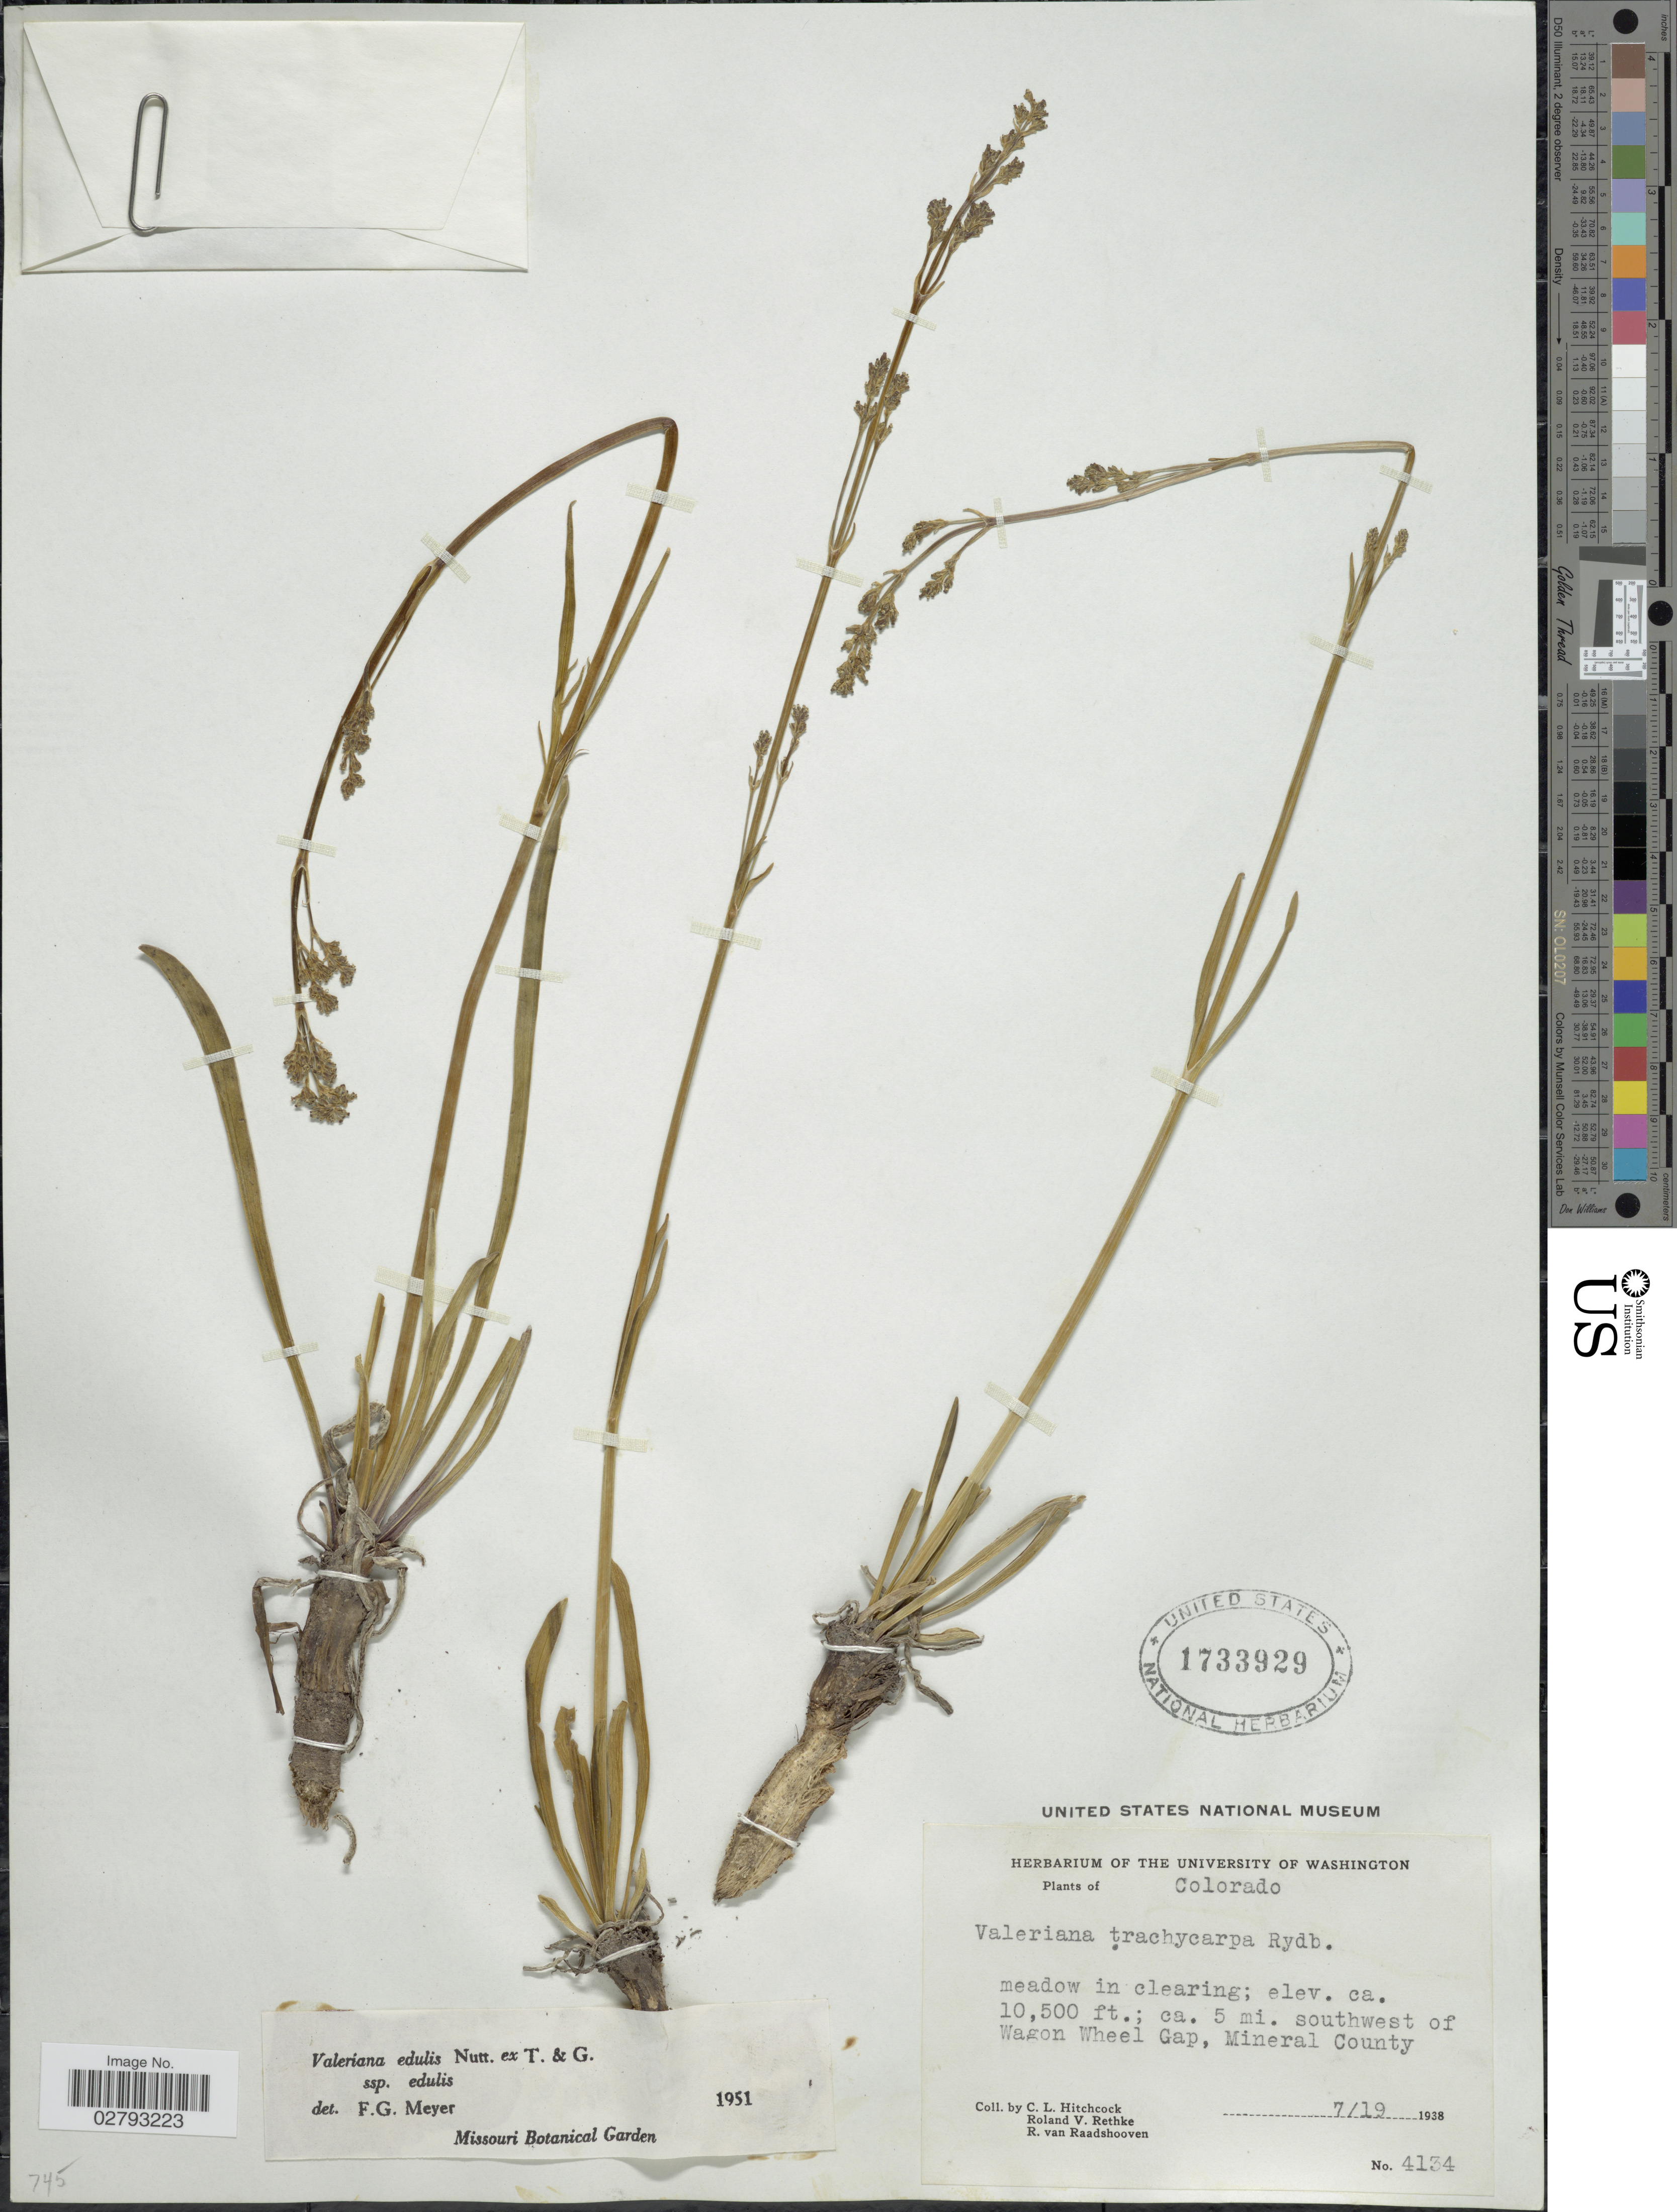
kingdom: Plantae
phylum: Tracheophyta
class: Magnoliopsida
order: Dipsacales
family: Caprifoliaceae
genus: Valeriana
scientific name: Valeriana edulis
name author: Nutt.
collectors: C. L. Hitchcock, R. Rethke & R. Raadshooven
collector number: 4134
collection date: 1938-07-19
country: United States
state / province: Colorado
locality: Ca. 5 mi. southwest of Wagon Wheel Gap, Mineral County.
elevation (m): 3200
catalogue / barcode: US 1733929